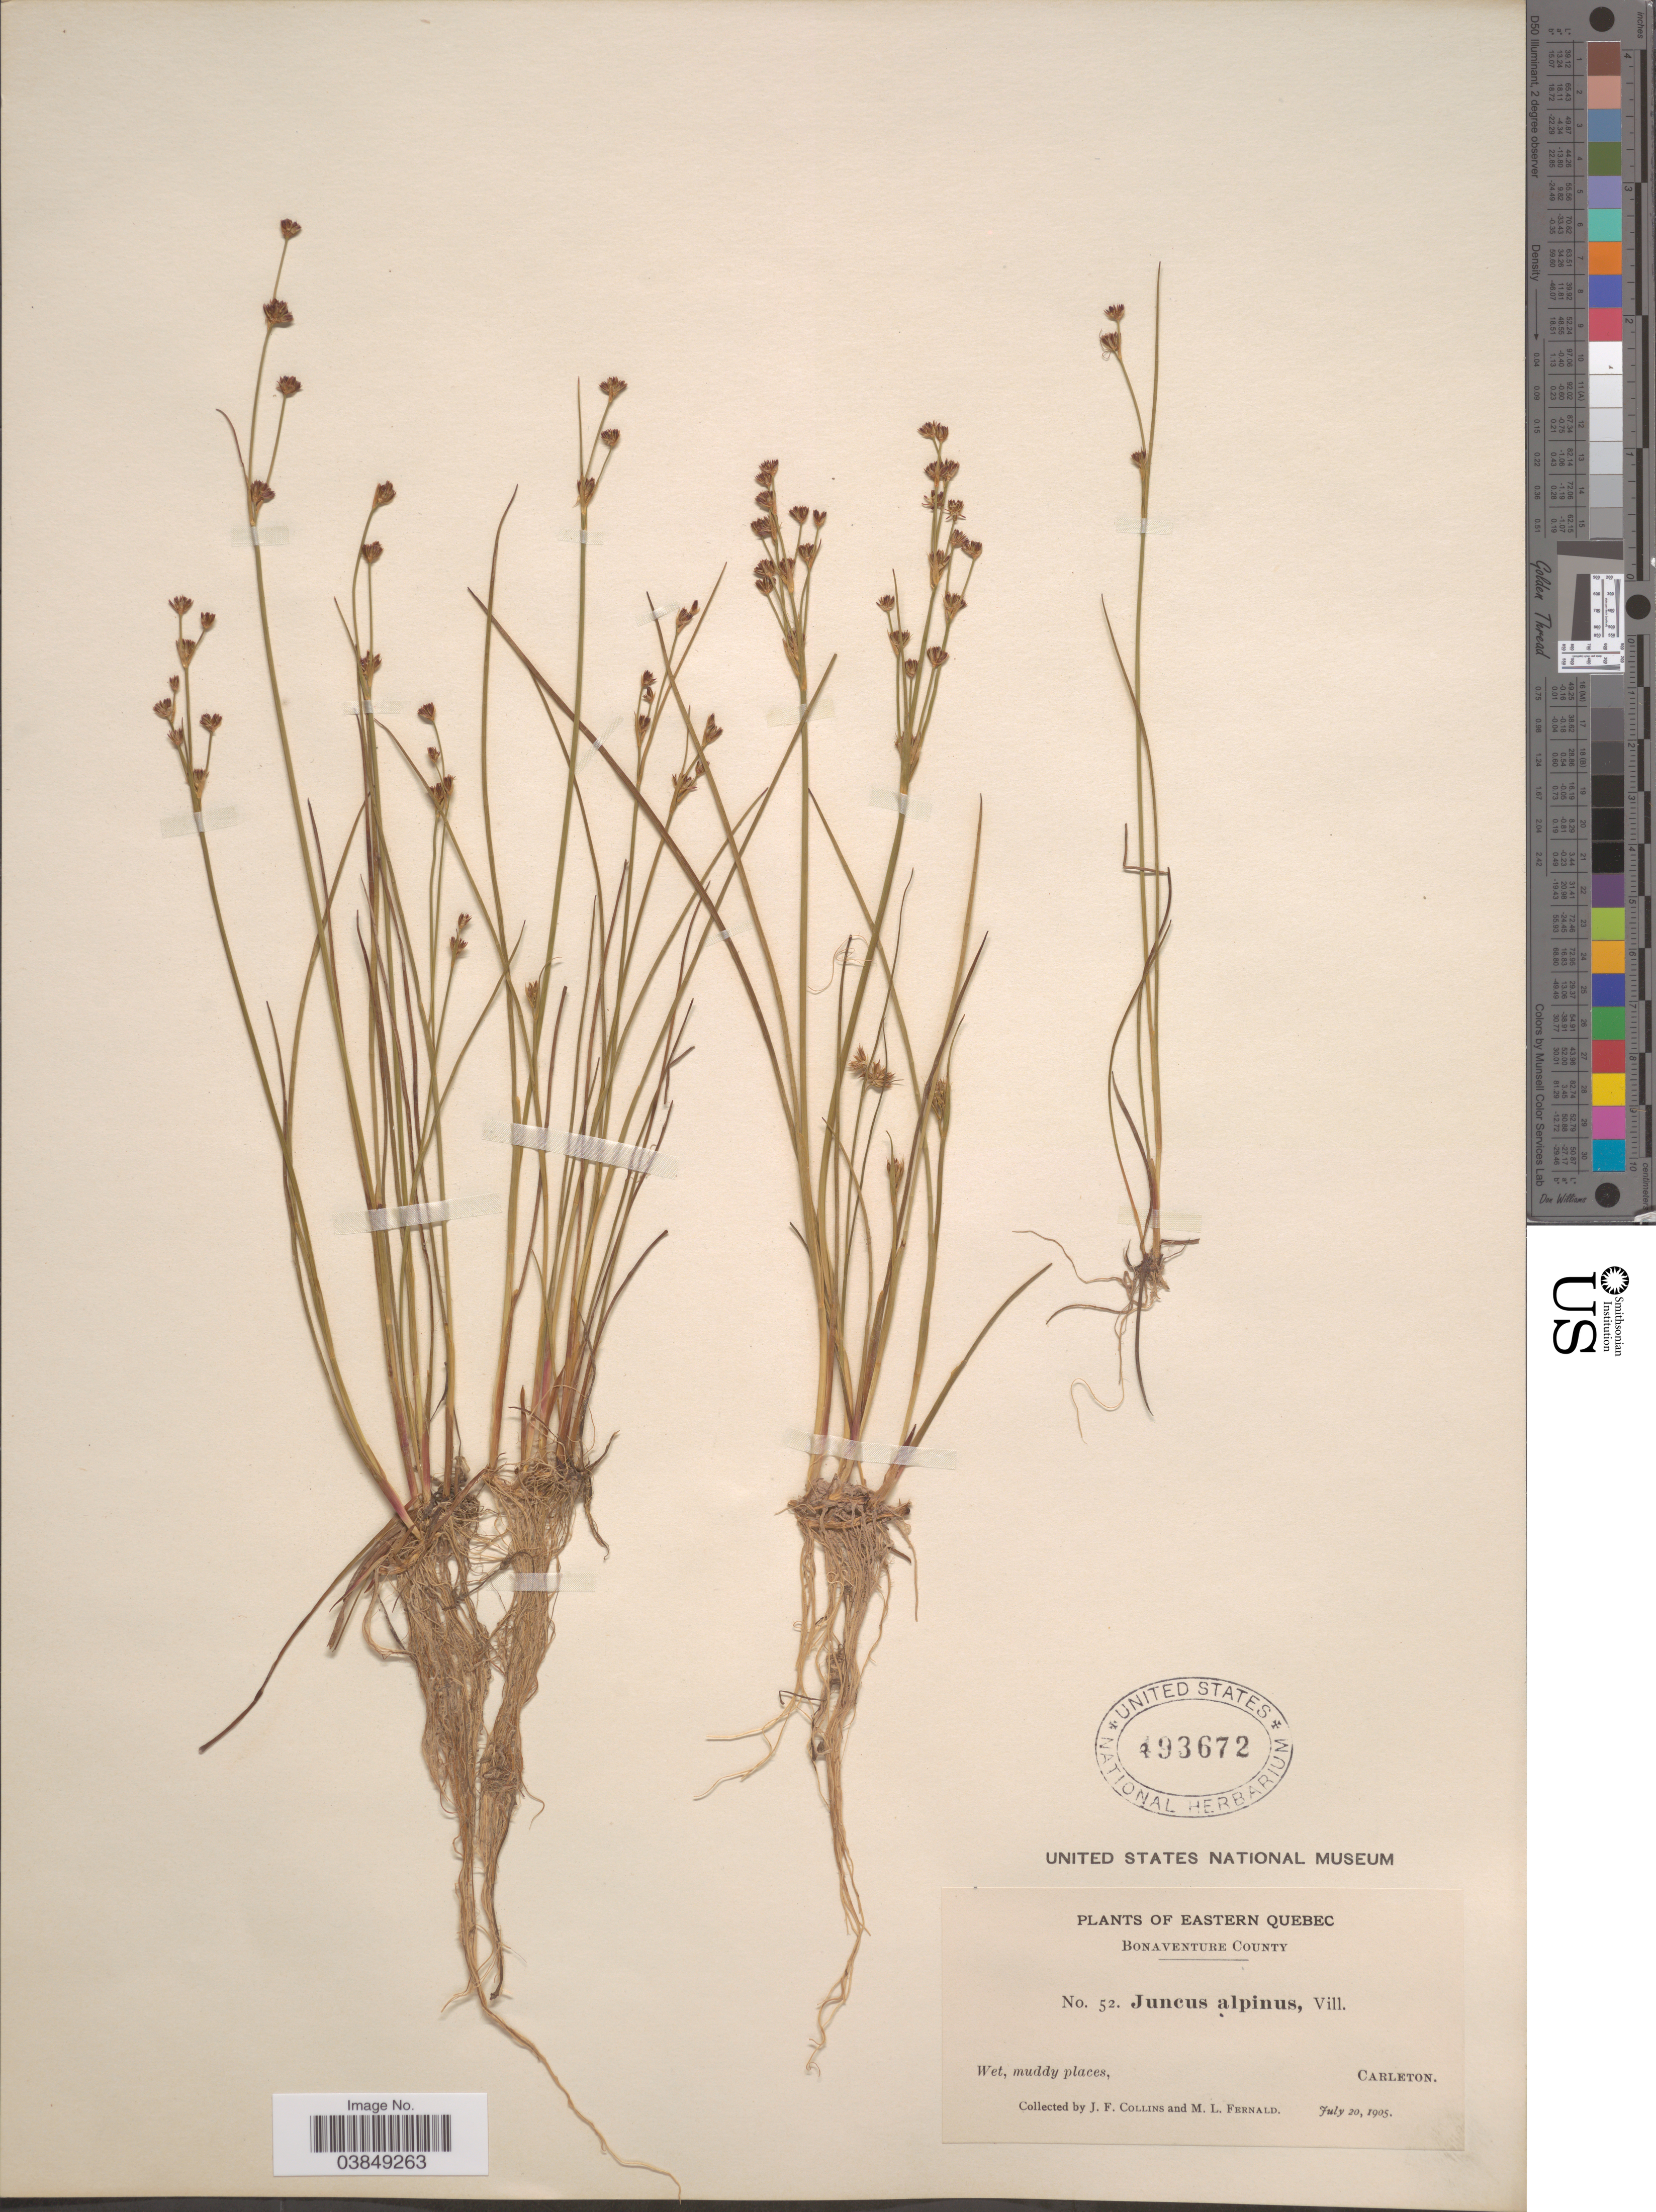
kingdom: Plantae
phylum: Tracheophyta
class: Liliopsida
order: Poales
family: Juncaceae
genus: Juncus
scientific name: Juncus rariflorus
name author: Hartm.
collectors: J. Collins & M. L. Fernald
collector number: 52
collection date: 1905-07-20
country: Canada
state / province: Quebec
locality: Eastern Quebec. Bonaventure County. Carleton.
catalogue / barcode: US 493672